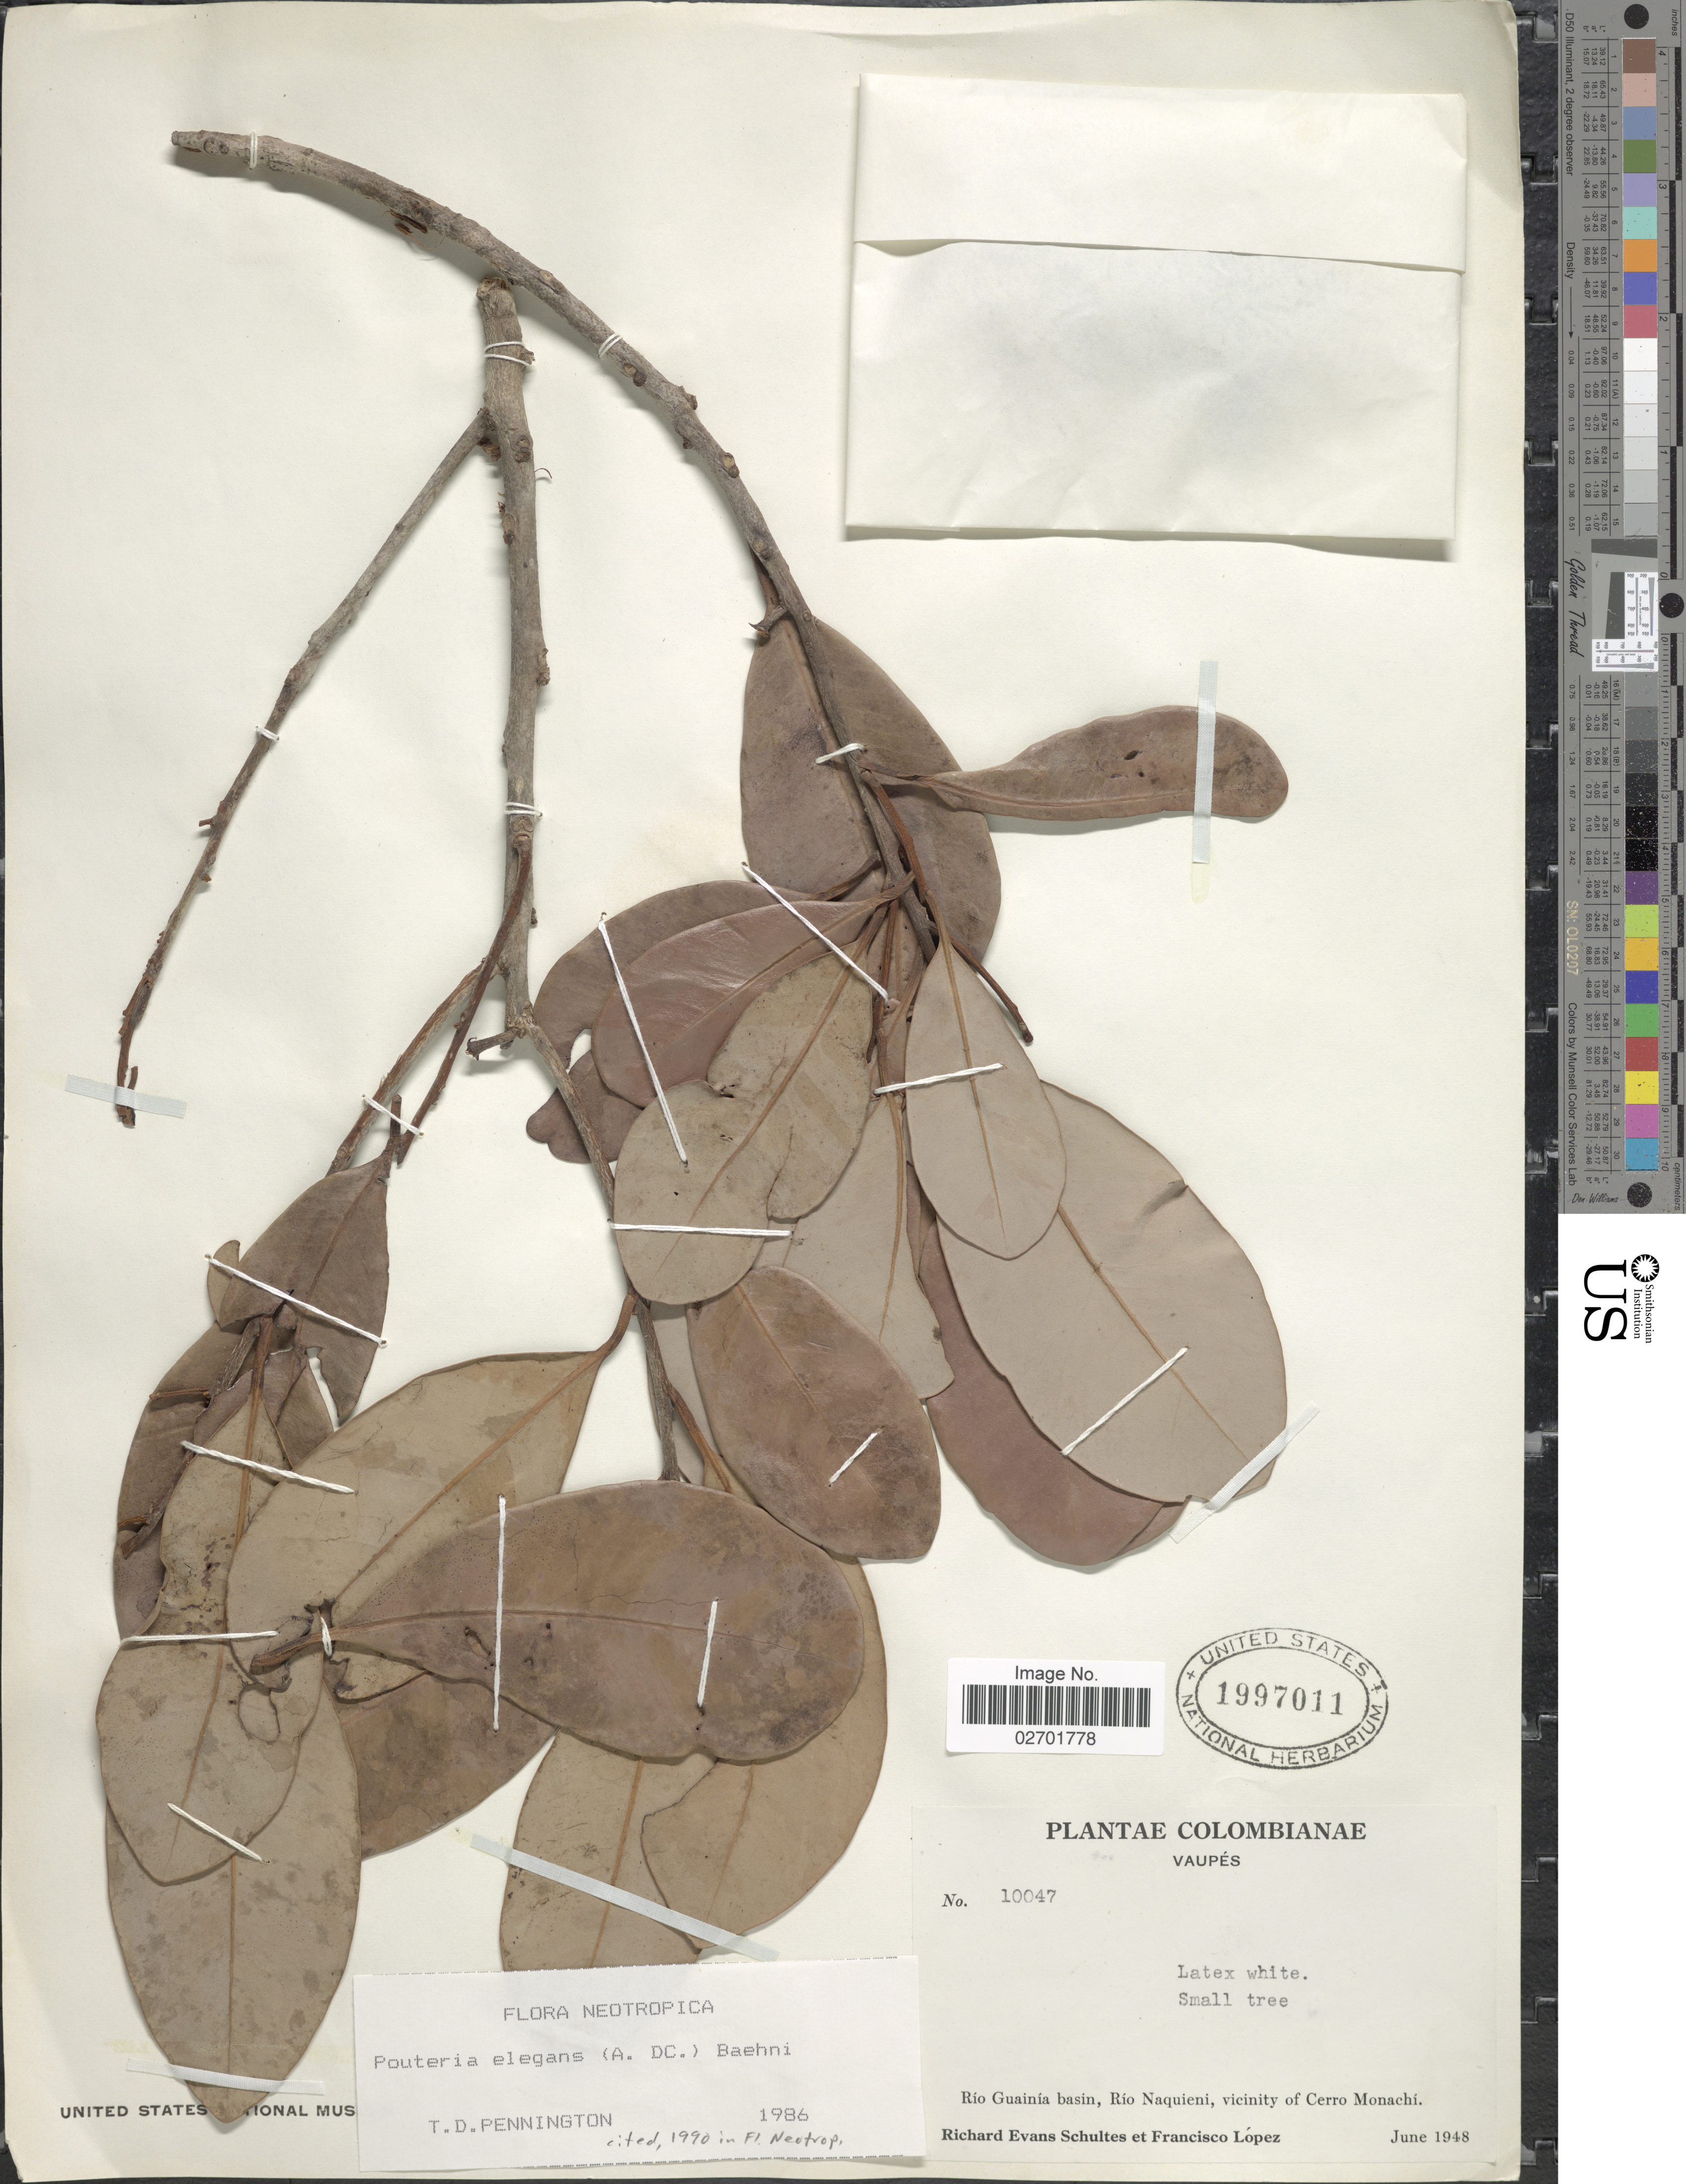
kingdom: Plantae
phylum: Tracheophyta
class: Magnoliopsida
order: Ericales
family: Sapotaceae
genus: Pouteria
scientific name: Pouteria elegans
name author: (A. DC.) Baehni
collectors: R. E. Schultes & F. Lopéz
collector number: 10047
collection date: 1948-06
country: Colombia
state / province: Vaupés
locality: Vaupes, Rio Guainia basin, Rio Naquieni, vicinity of Cerro Monachi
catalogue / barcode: US 1997011